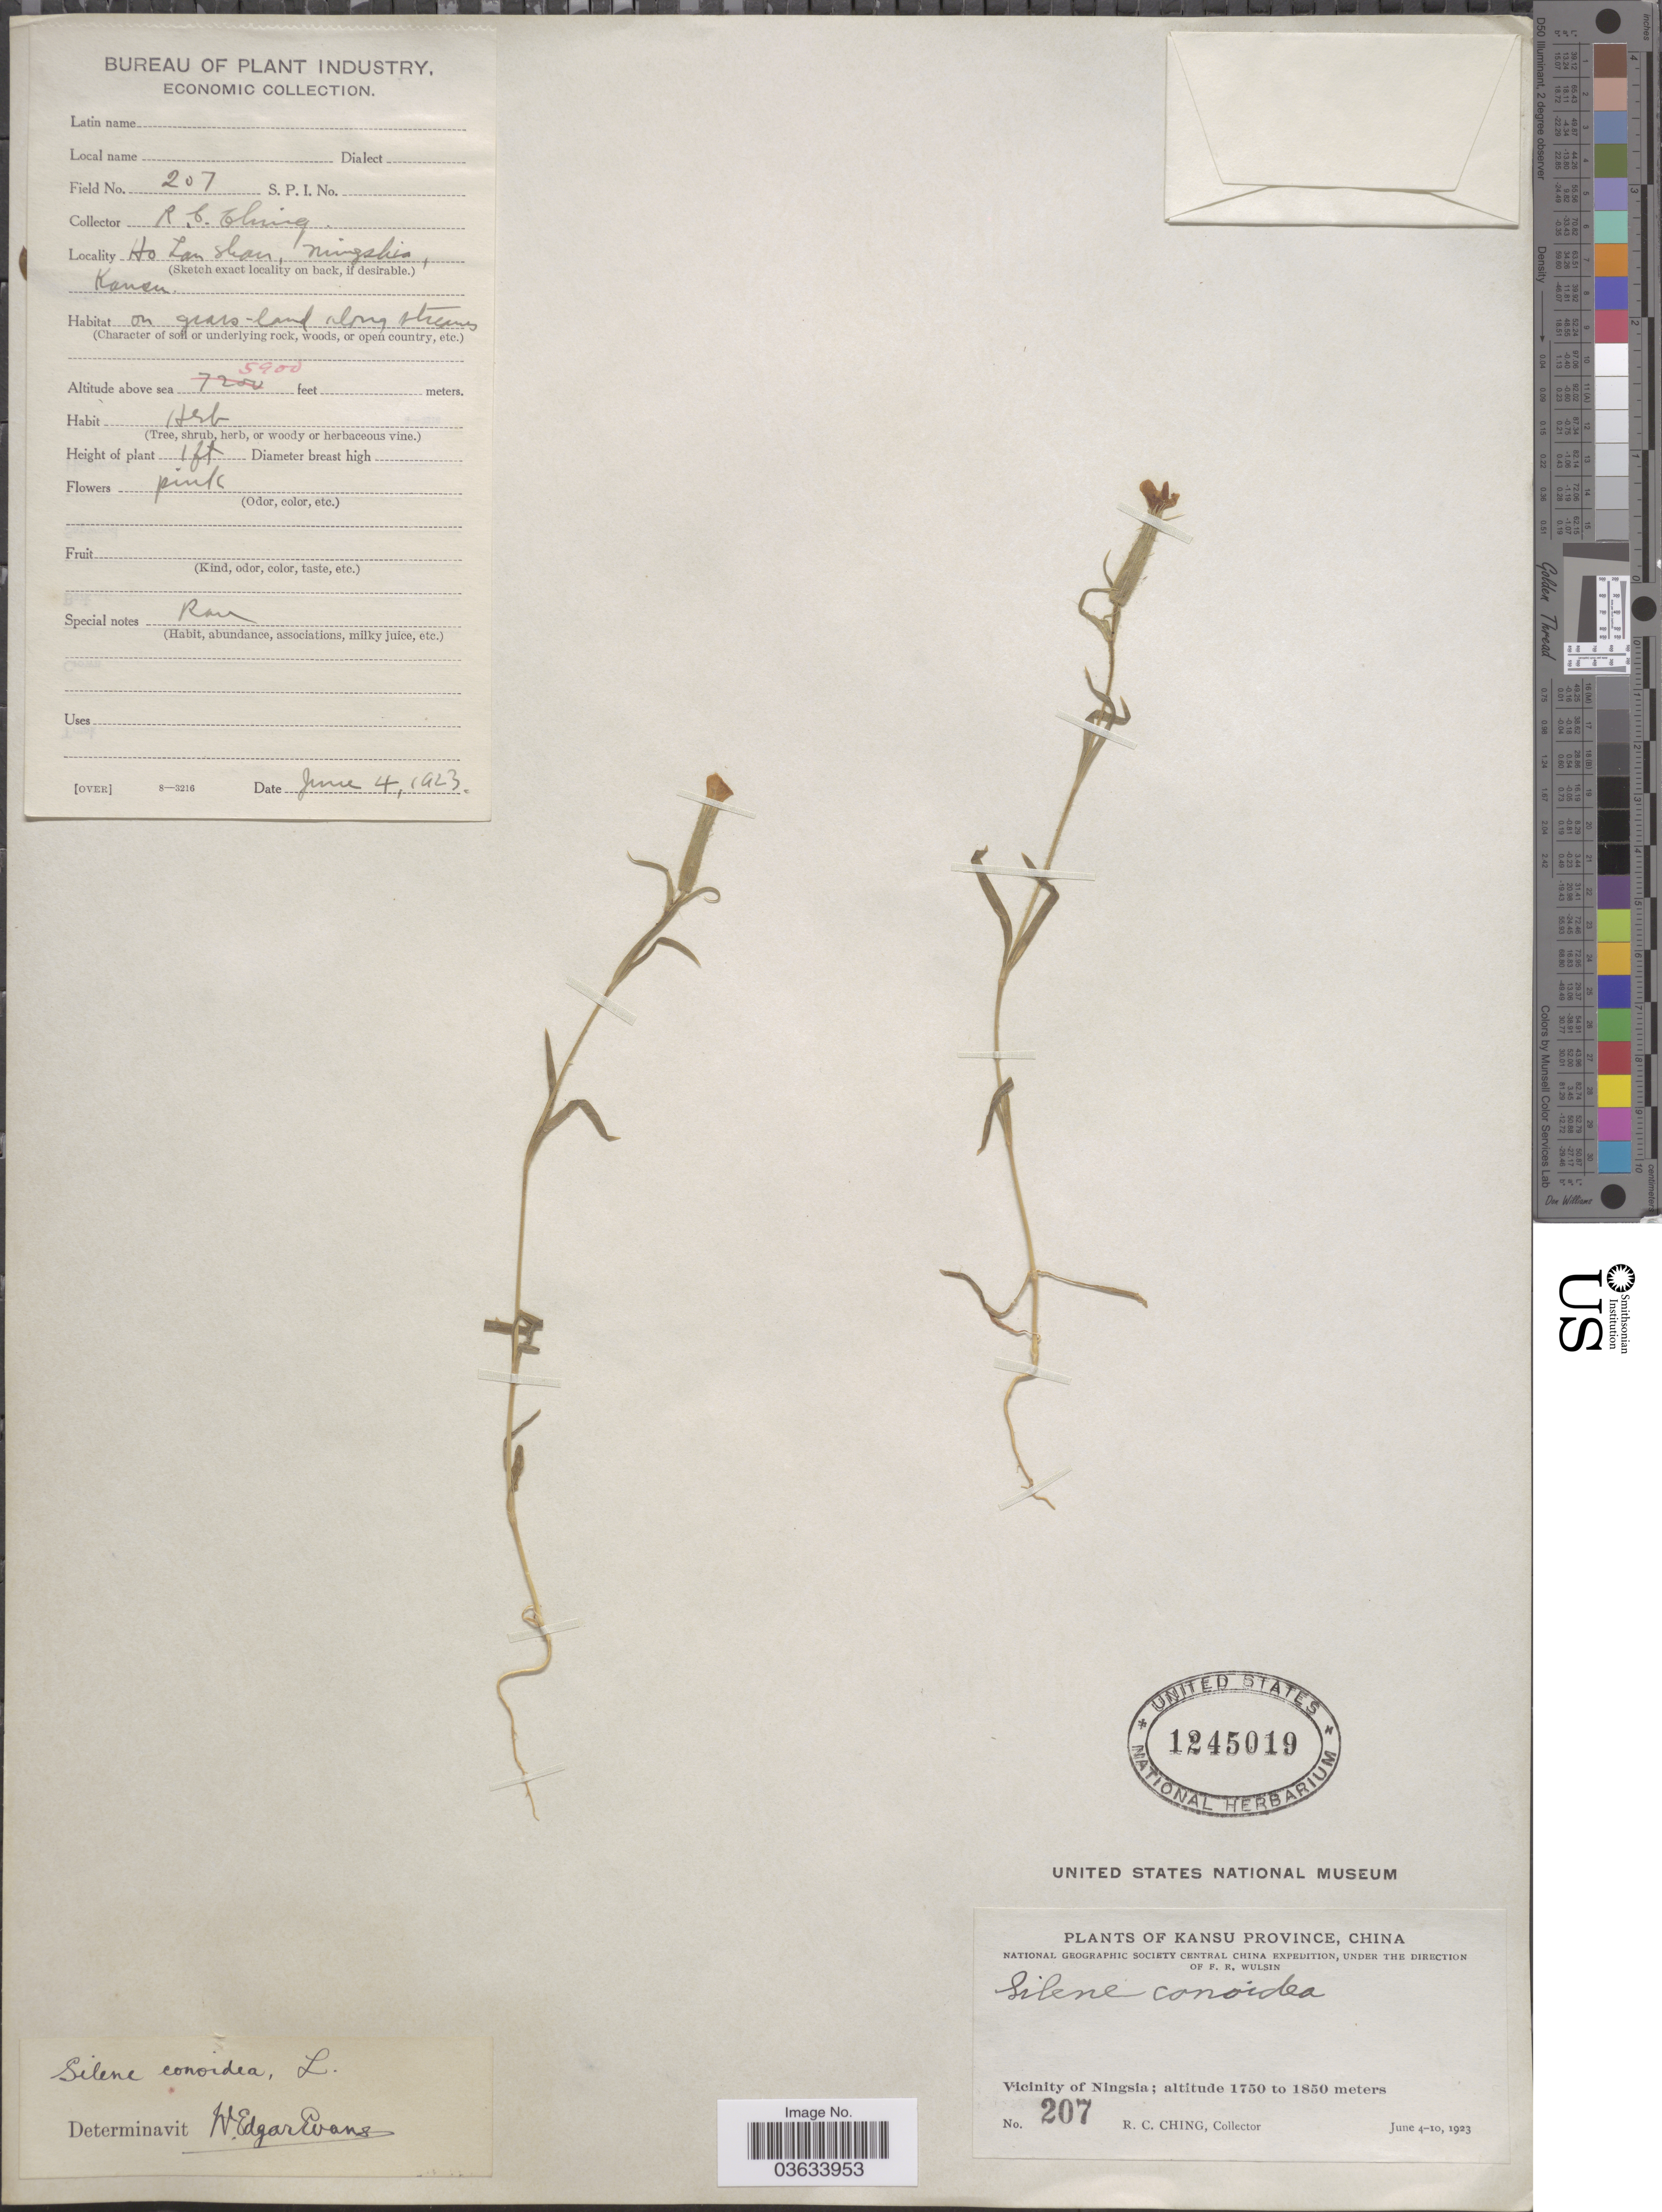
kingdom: Plantae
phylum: Tracheophyta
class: Magnoliopsida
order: Caryophyllales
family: Caryophyllaceae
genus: Silene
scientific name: Silene conoidea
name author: L.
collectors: R. C. Ching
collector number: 207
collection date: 1923-06-04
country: China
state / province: Gansu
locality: Kansu Province. Vicinity of Ningsia. Ho Lan Shan.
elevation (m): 1798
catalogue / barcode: US 1245019